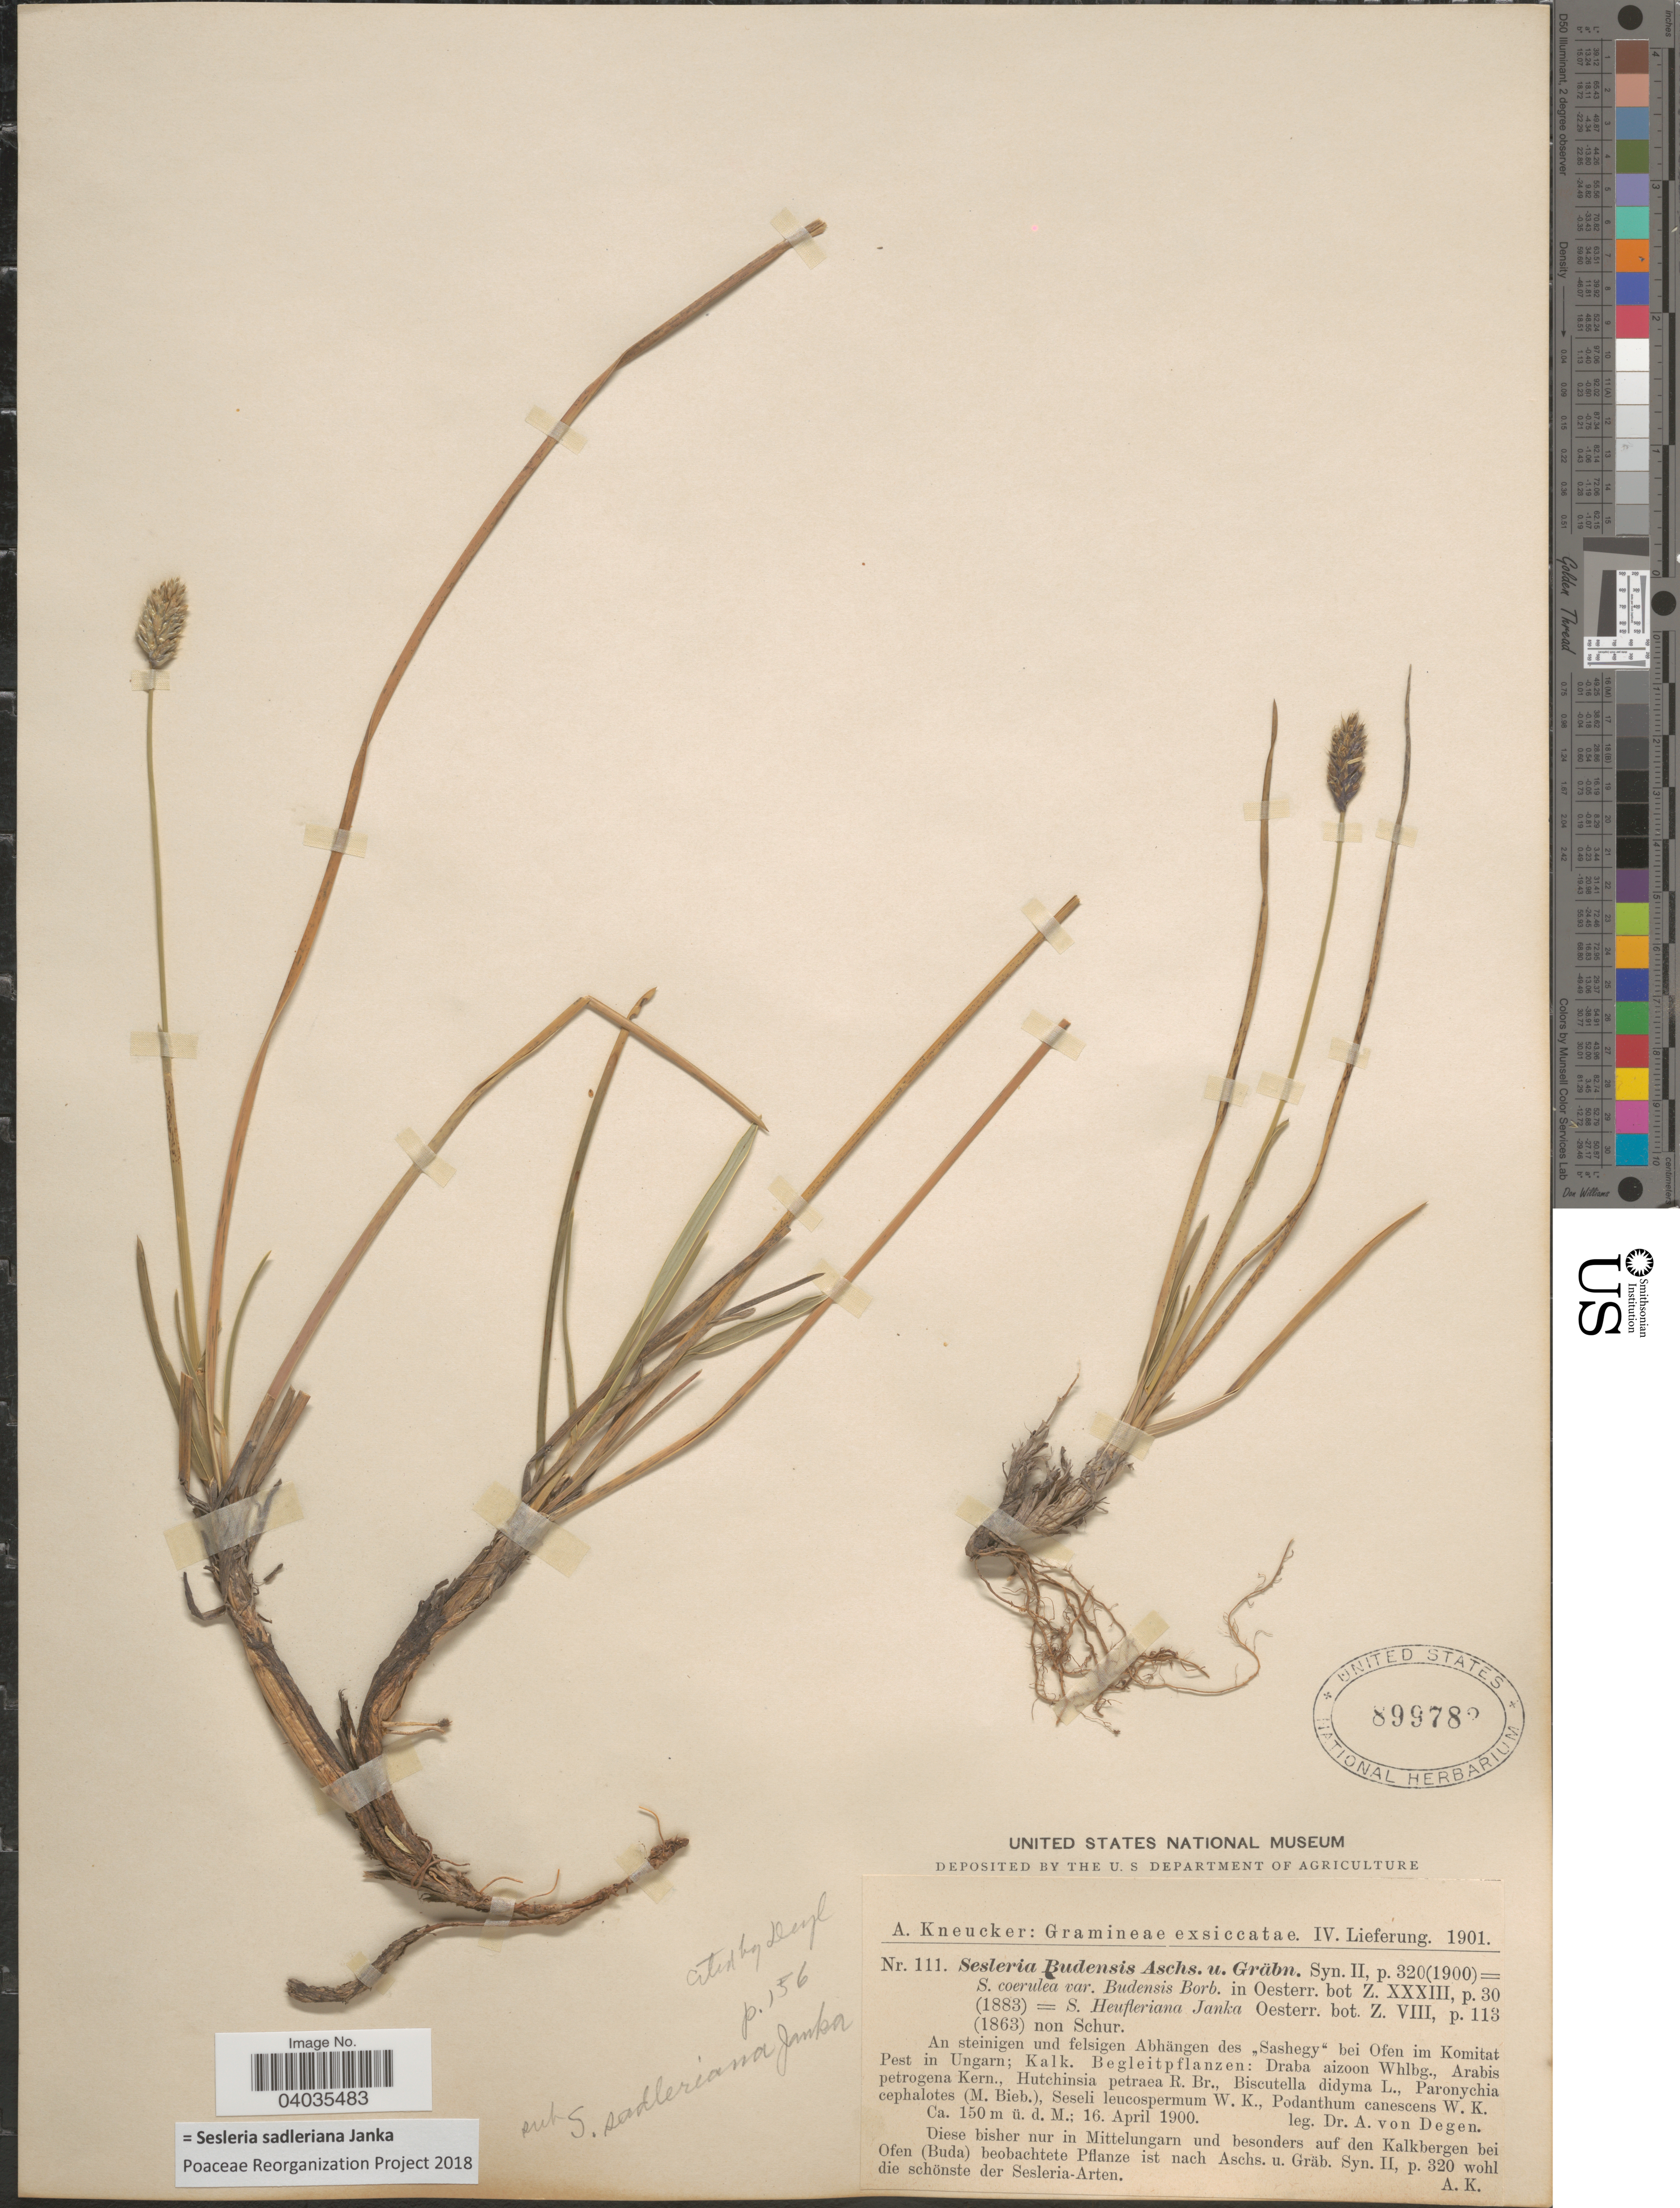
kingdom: Plantae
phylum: Tracheophyta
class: Liliopsida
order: Poales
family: Poaceae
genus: Sesleria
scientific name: Sesleria sadleriana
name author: Janka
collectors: A. von Degen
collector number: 111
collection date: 1900-04-16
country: Hungary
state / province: Pest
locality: An steinigen und felsigen Abhängen des "Sashegy" bei Ofen im Komitat Pest in Ungarn.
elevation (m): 150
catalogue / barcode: US 899782